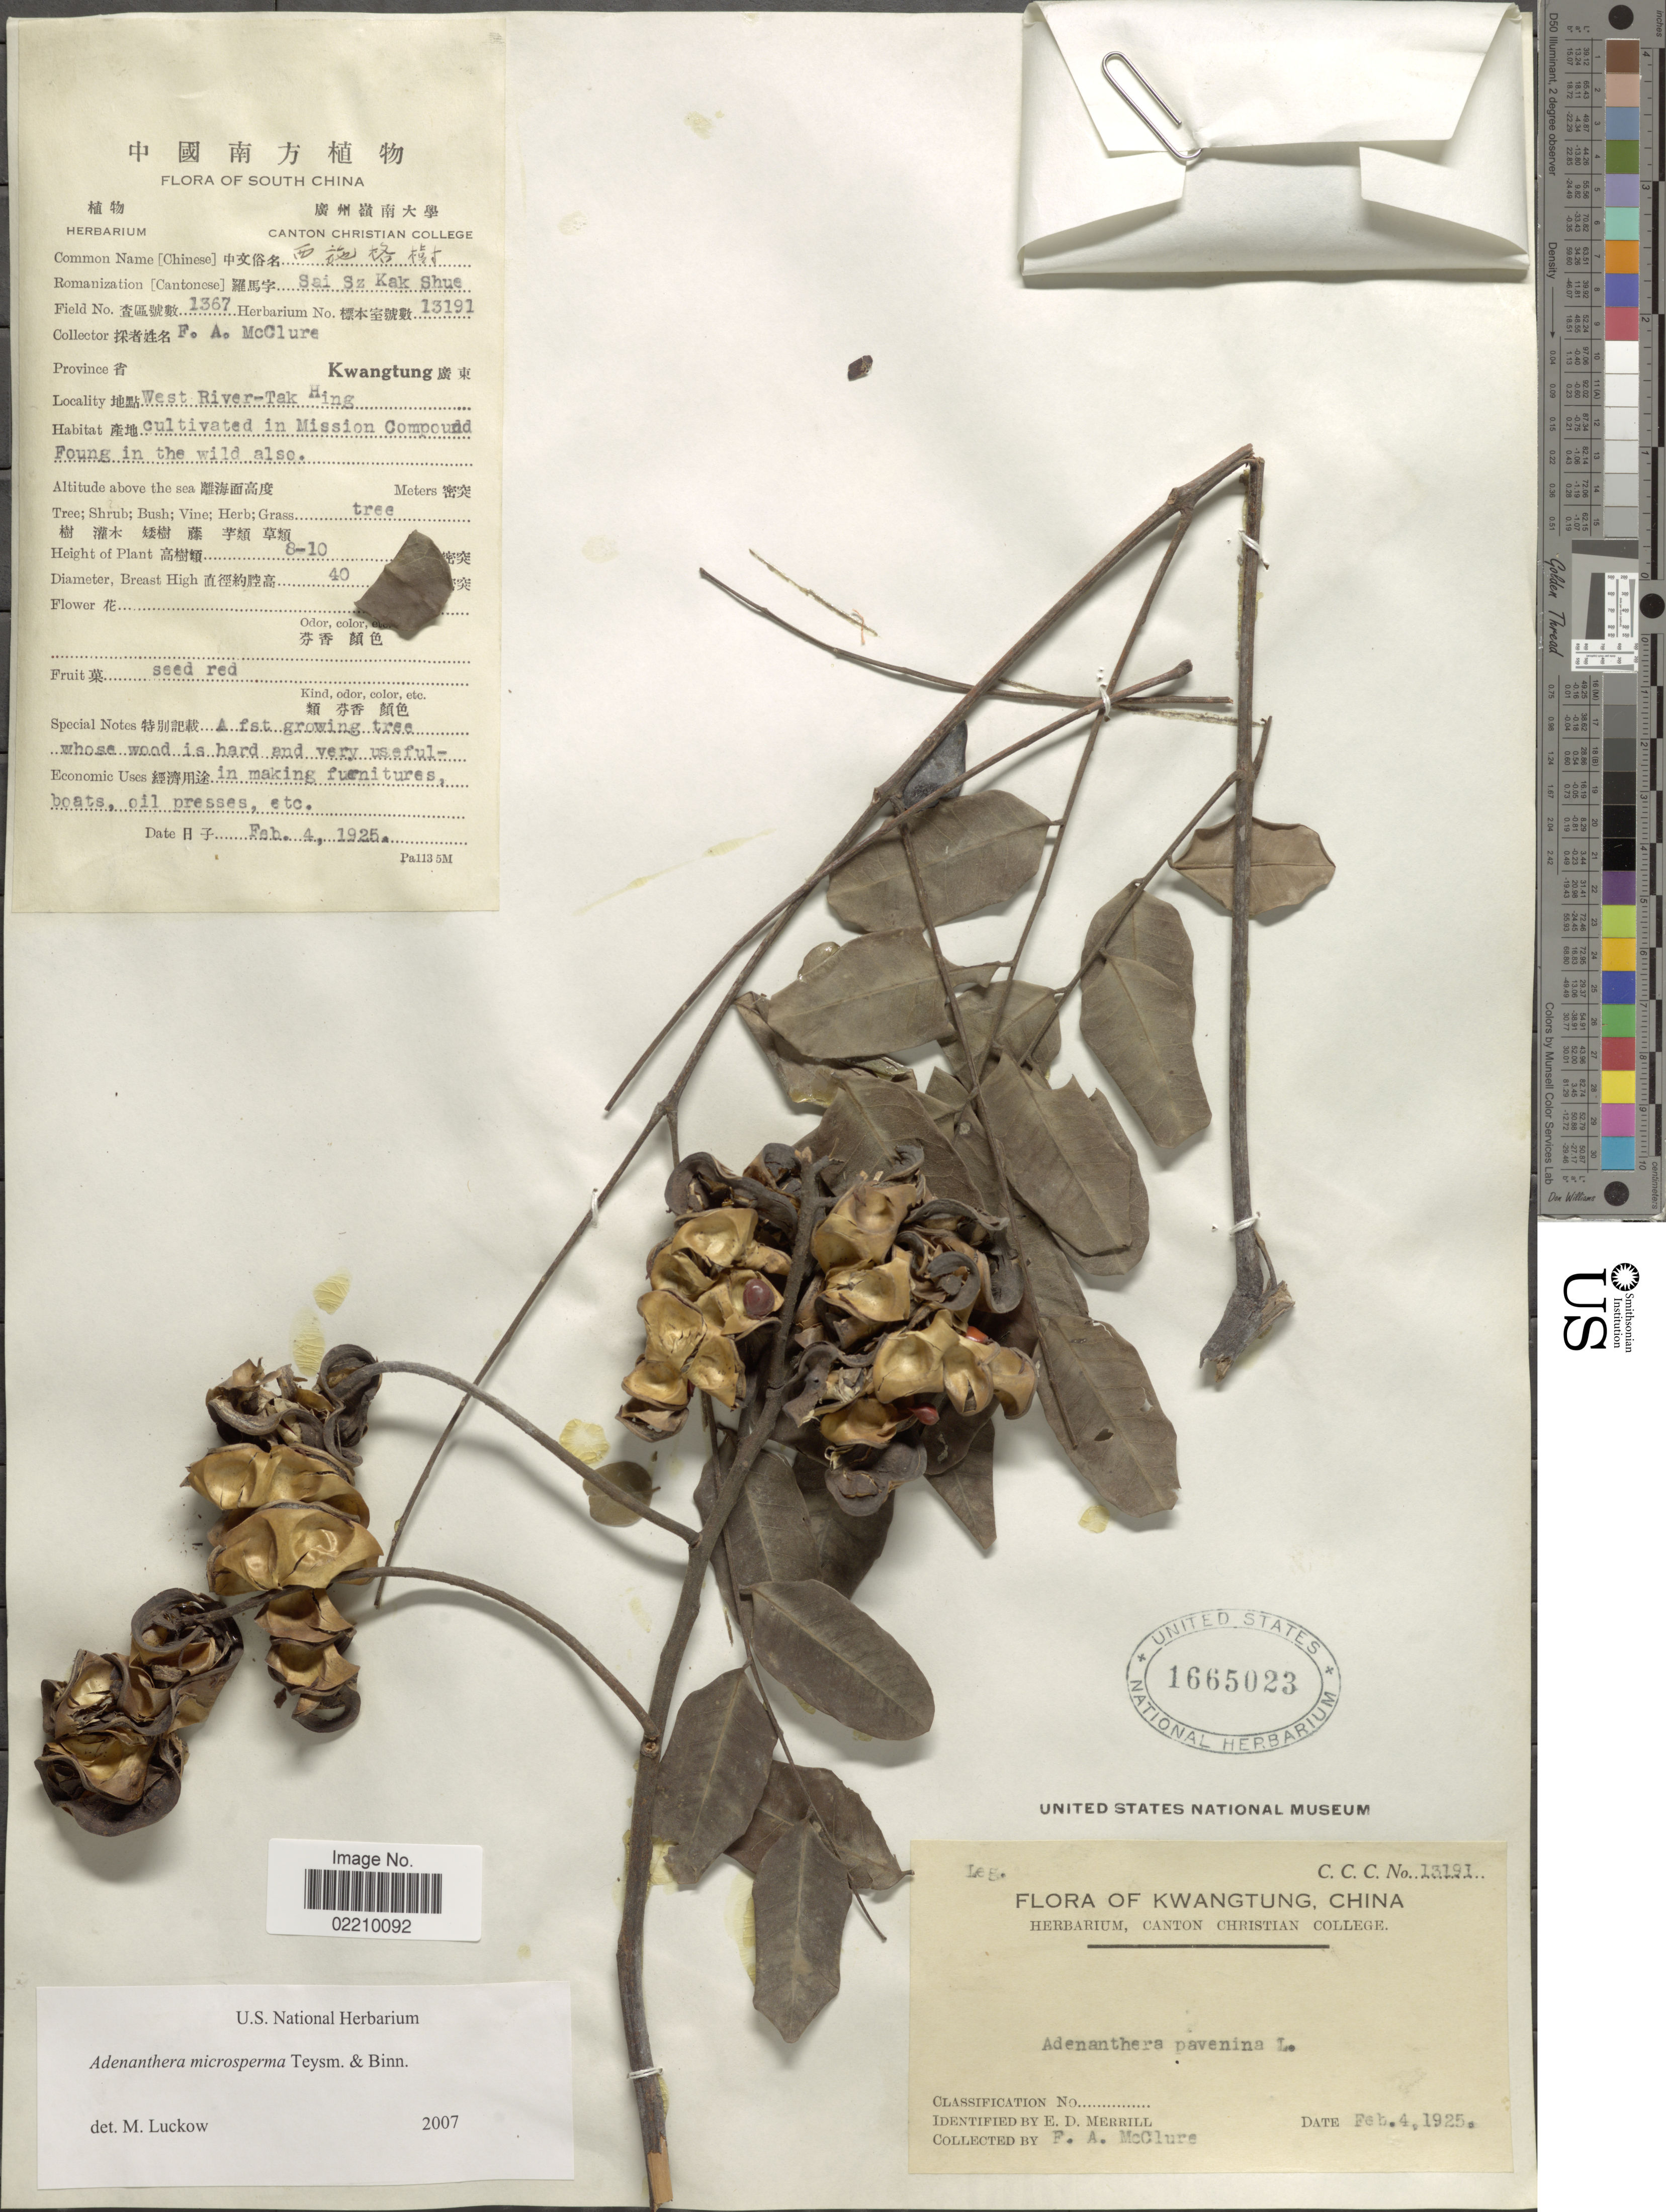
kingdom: Plantae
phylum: Tracheophyta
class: Magnoliopsida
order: Fabales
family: Fabaceae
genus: Adenanthera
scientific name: Adenanthera microsperma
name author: Teysm. & Binn.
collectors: F. A. McClure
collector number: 13191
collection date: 1925-02-04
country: China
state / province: Guangdong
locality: West River-Tak Hing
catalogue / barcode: US 1665023